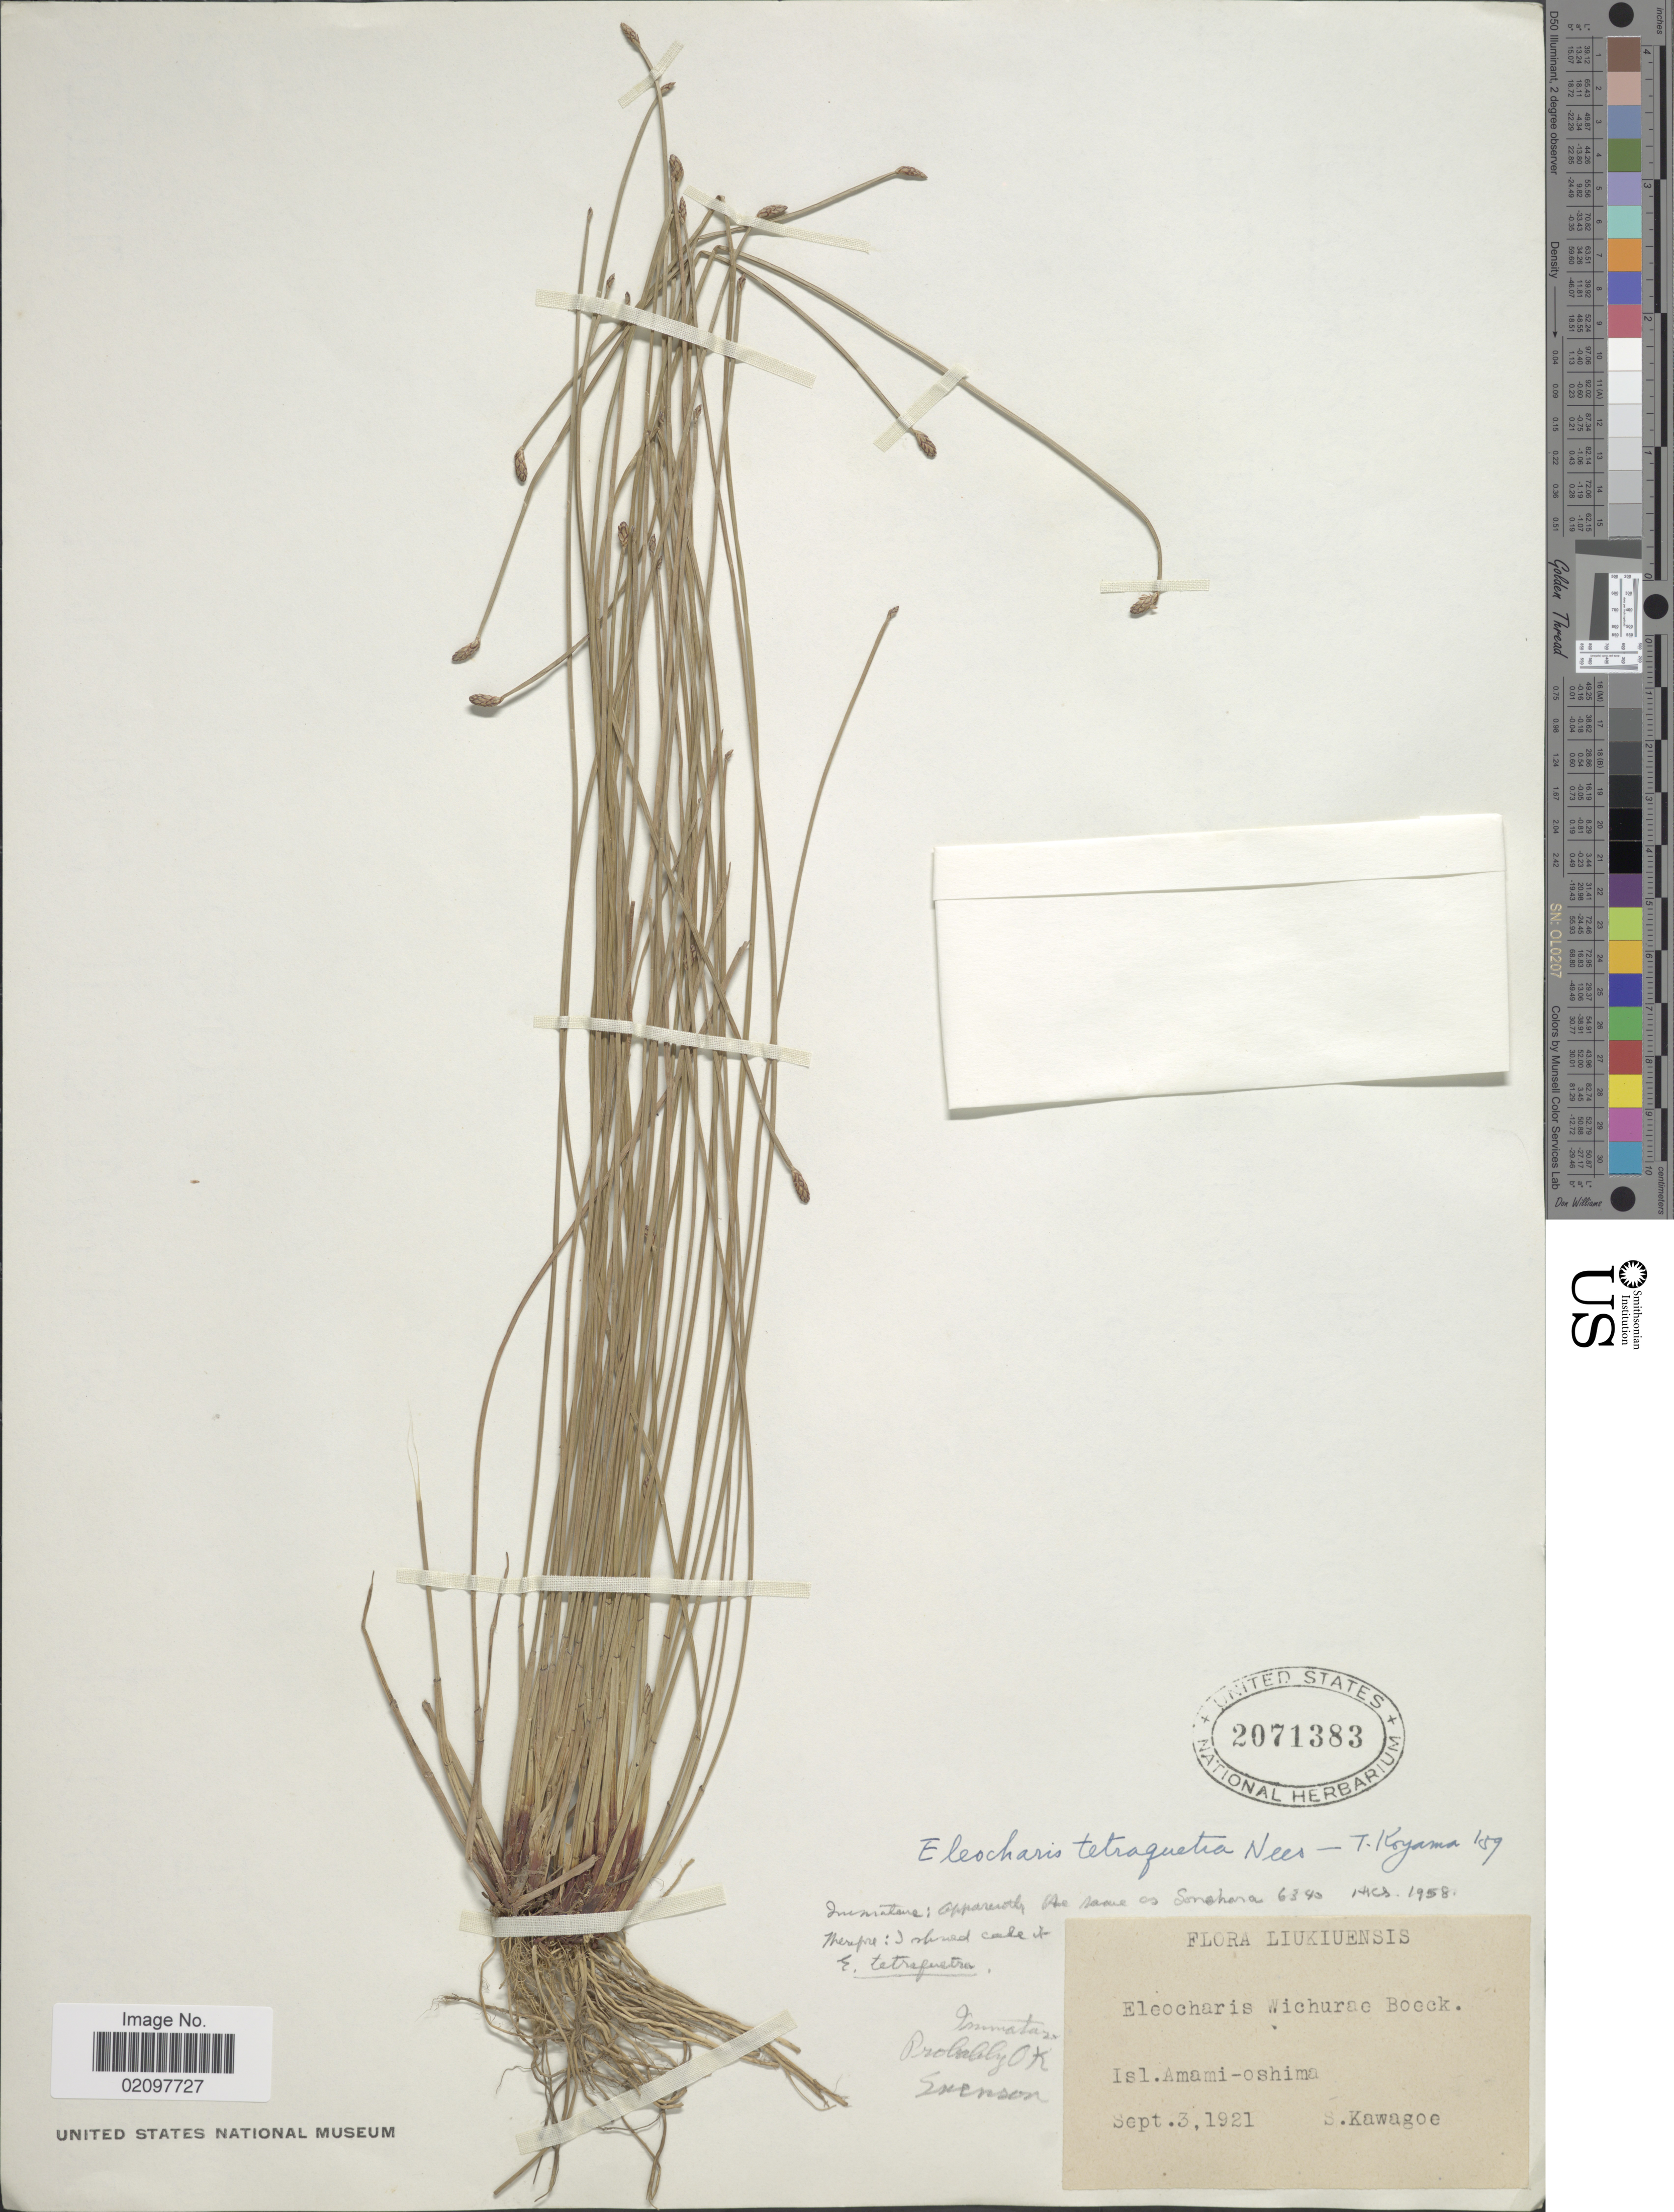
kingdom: Plantae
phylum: Tracheophyta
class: Liliopsida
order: Poales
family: Cyperaceae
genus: Eleocharis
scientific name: Eleocharis tetraquetra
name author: Nees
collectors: S. Kawagoe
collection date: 1921-09-03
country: Japan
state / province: Okinawa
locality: Liukiuensis. Isl. Amani-oshima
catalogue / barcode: US 2071383